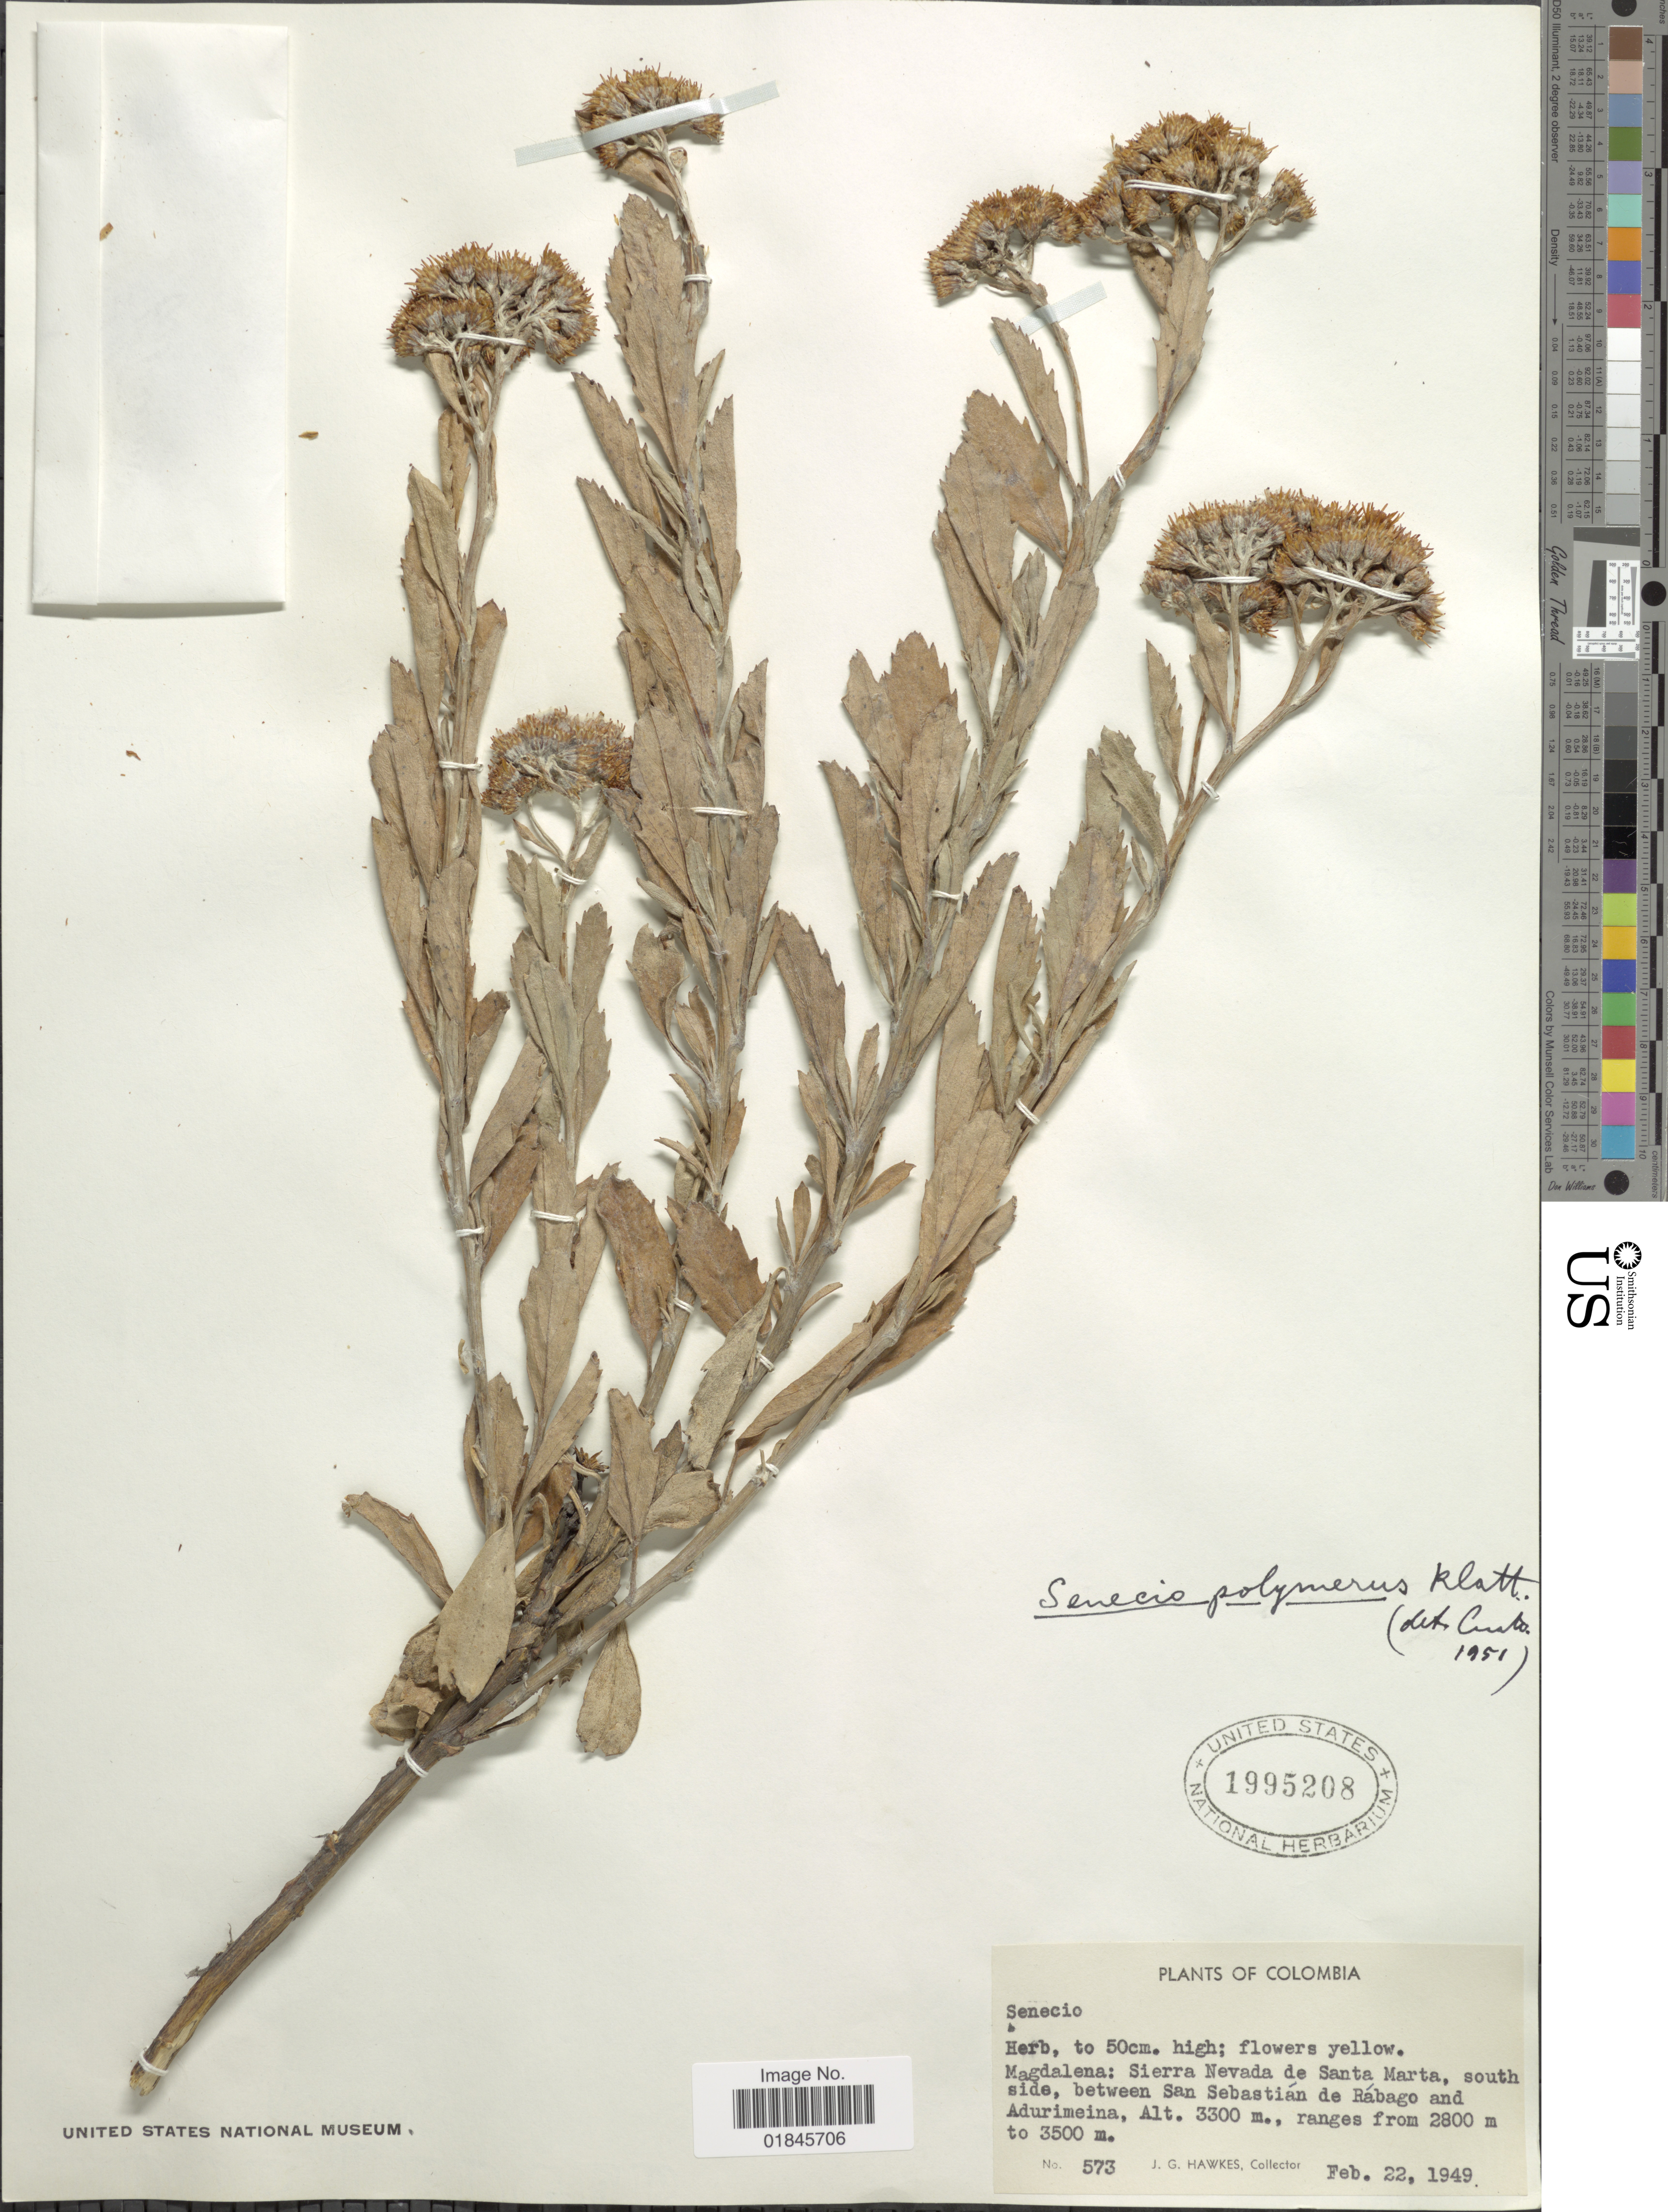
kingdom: Plantae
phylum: Tracheophyta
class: Magnoliopsida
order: Asterales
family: Asteraceae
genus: Pentacalia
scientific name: Pentacalia polymera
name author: (Klatt) Cuatrec.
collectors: J. Hawkes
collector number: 573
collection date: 1949-02-22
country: Colombia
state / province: Magdalena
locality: Magdalena: Sierra Nevada de Santa Marta, south side, between San Sebastián de Rábago and Andurimeina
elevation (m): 2800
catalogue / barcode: US 1995208